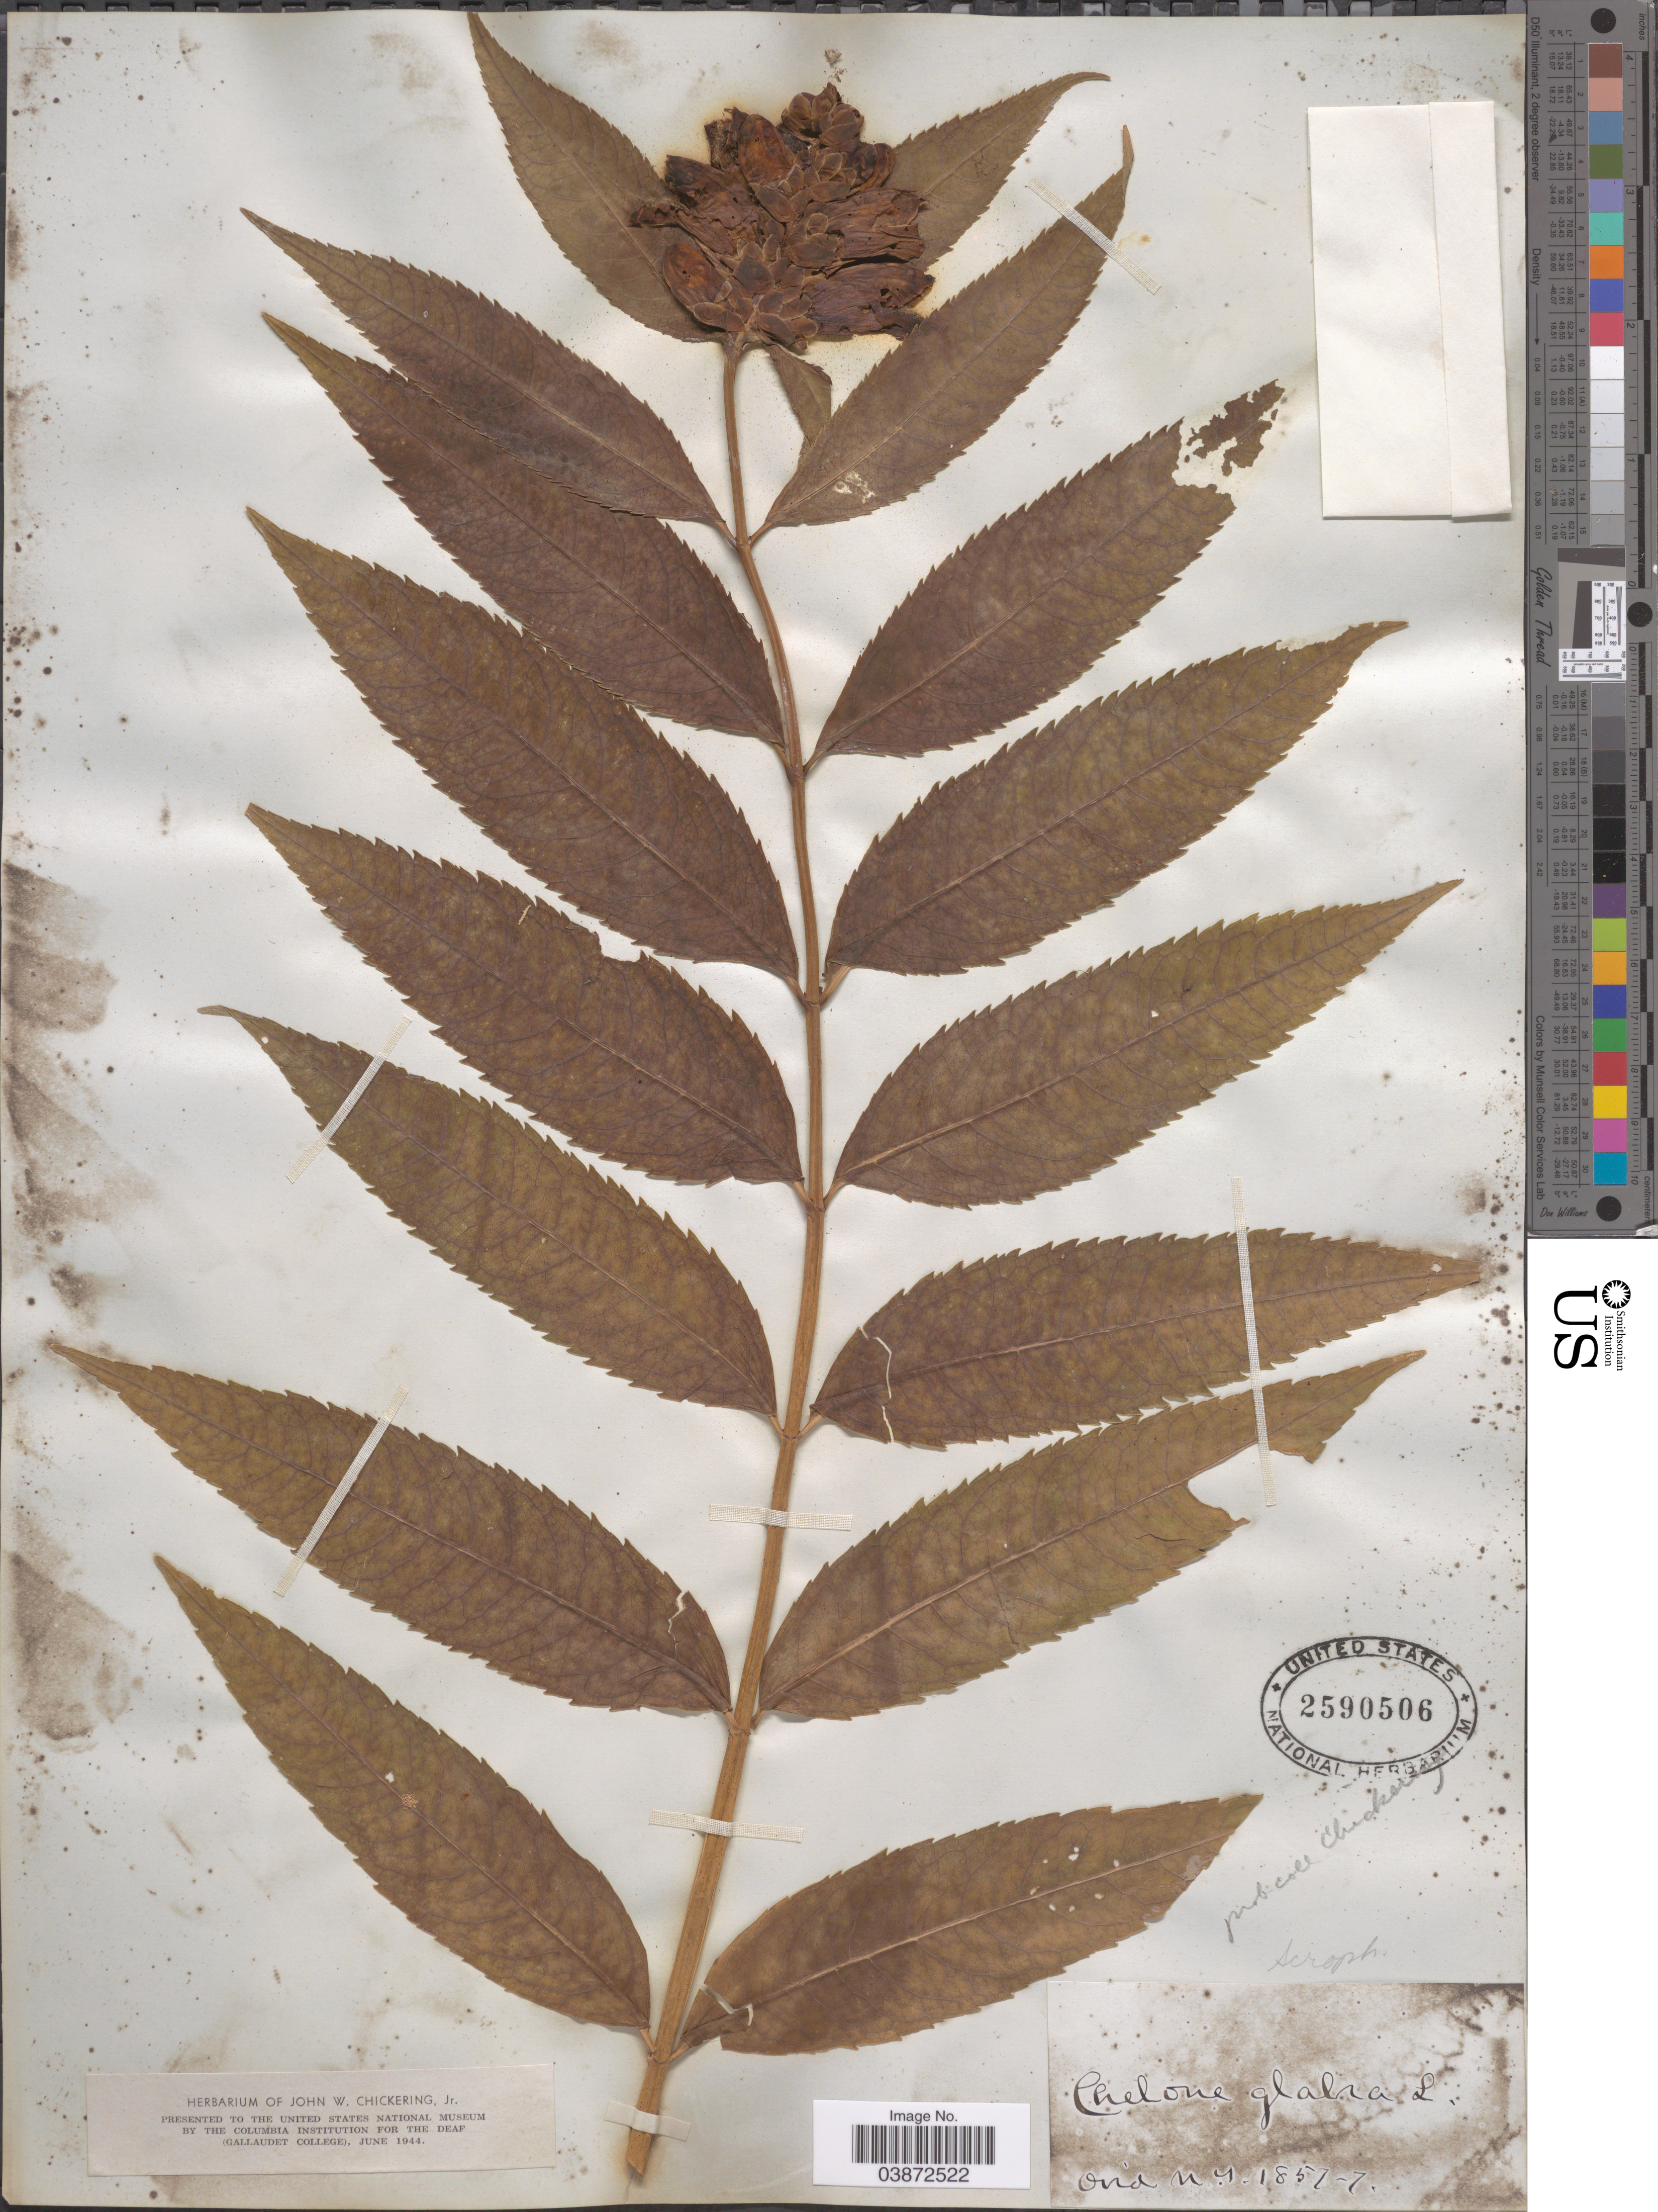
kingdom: Plantae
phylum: Tracheophyta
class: Magnoliopsida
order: Lamiales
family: Plantaginaceae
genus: Chelone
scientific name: Chelone glabra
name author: L.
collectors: Ex herb. John W. Chickering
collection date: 1851/1857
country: United States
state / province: New York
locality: Ovid.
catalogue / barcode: US 2590506